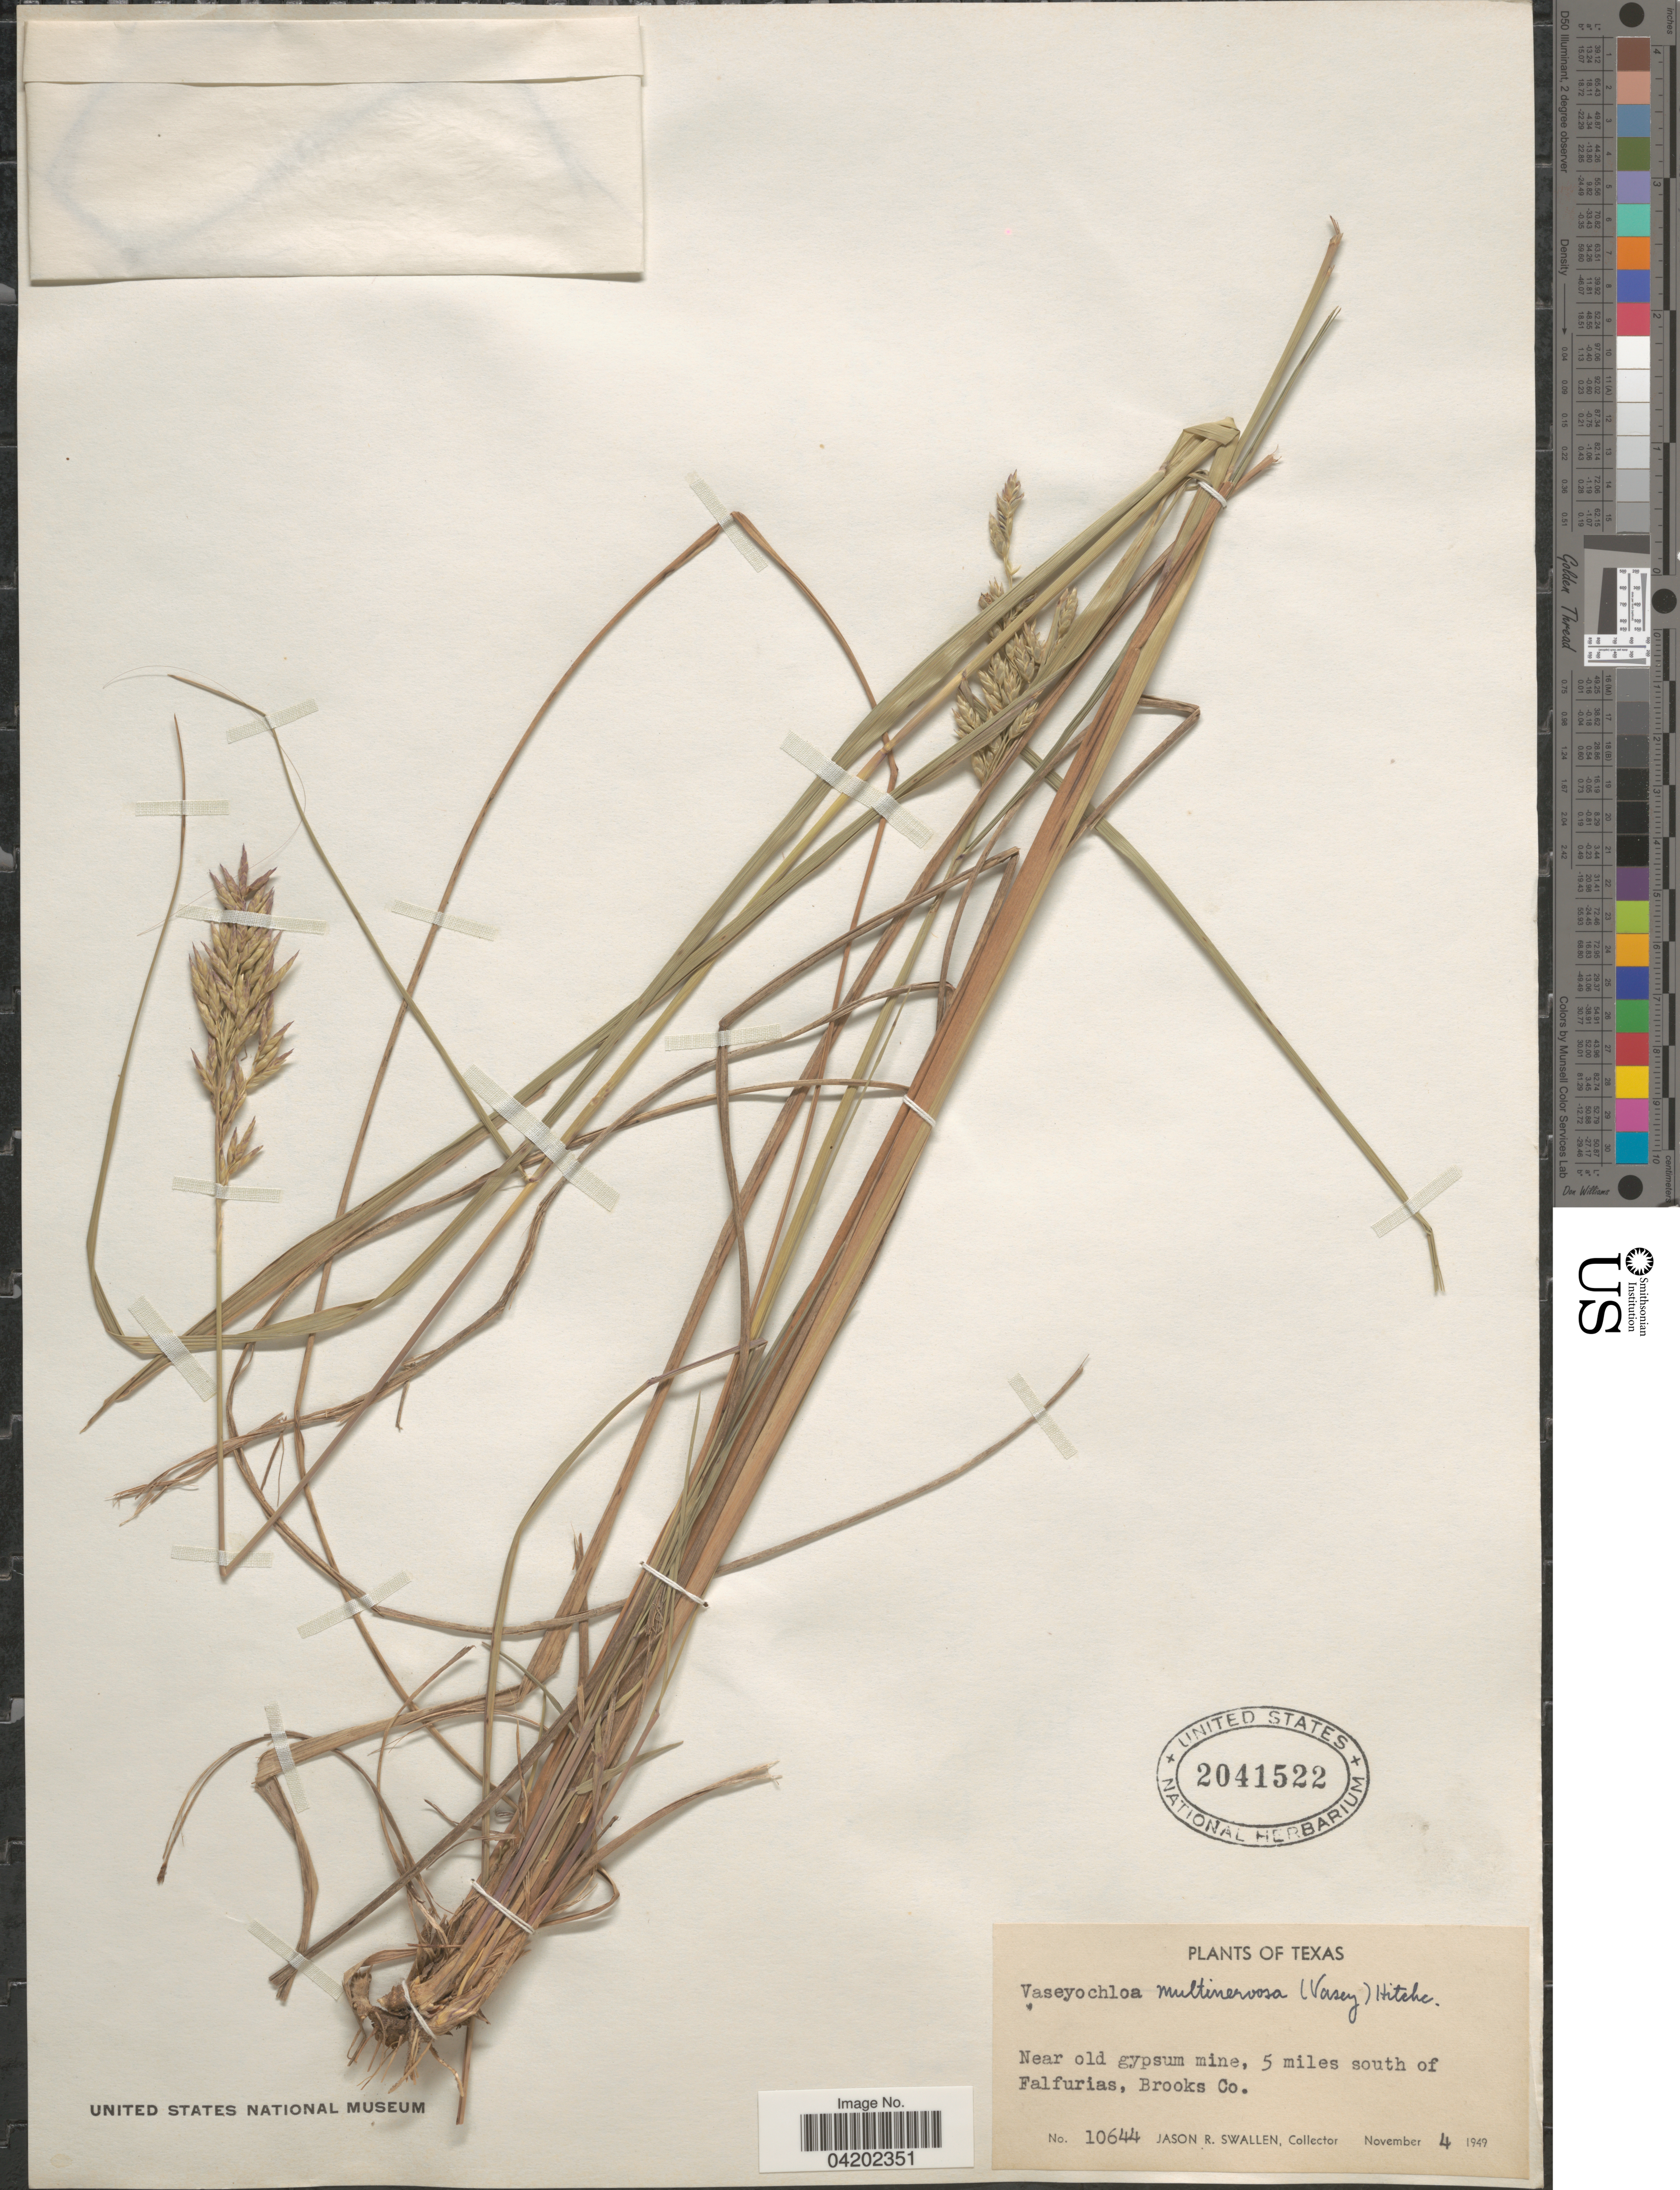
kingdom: Plantae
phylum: Tracheophyta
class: Liliopsida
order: Poales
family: Poaceae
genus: Vaseyochloa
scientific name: Vaseyochloa multinervosa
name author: (Vasey) Hitchc.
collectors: J. R. Swallen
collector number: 10644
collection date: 1949-11-04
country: United States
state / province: Texas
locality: Near old gypsum mine, 5 miles south of Falfurias, Brooks Co.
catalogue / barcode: US 2041522